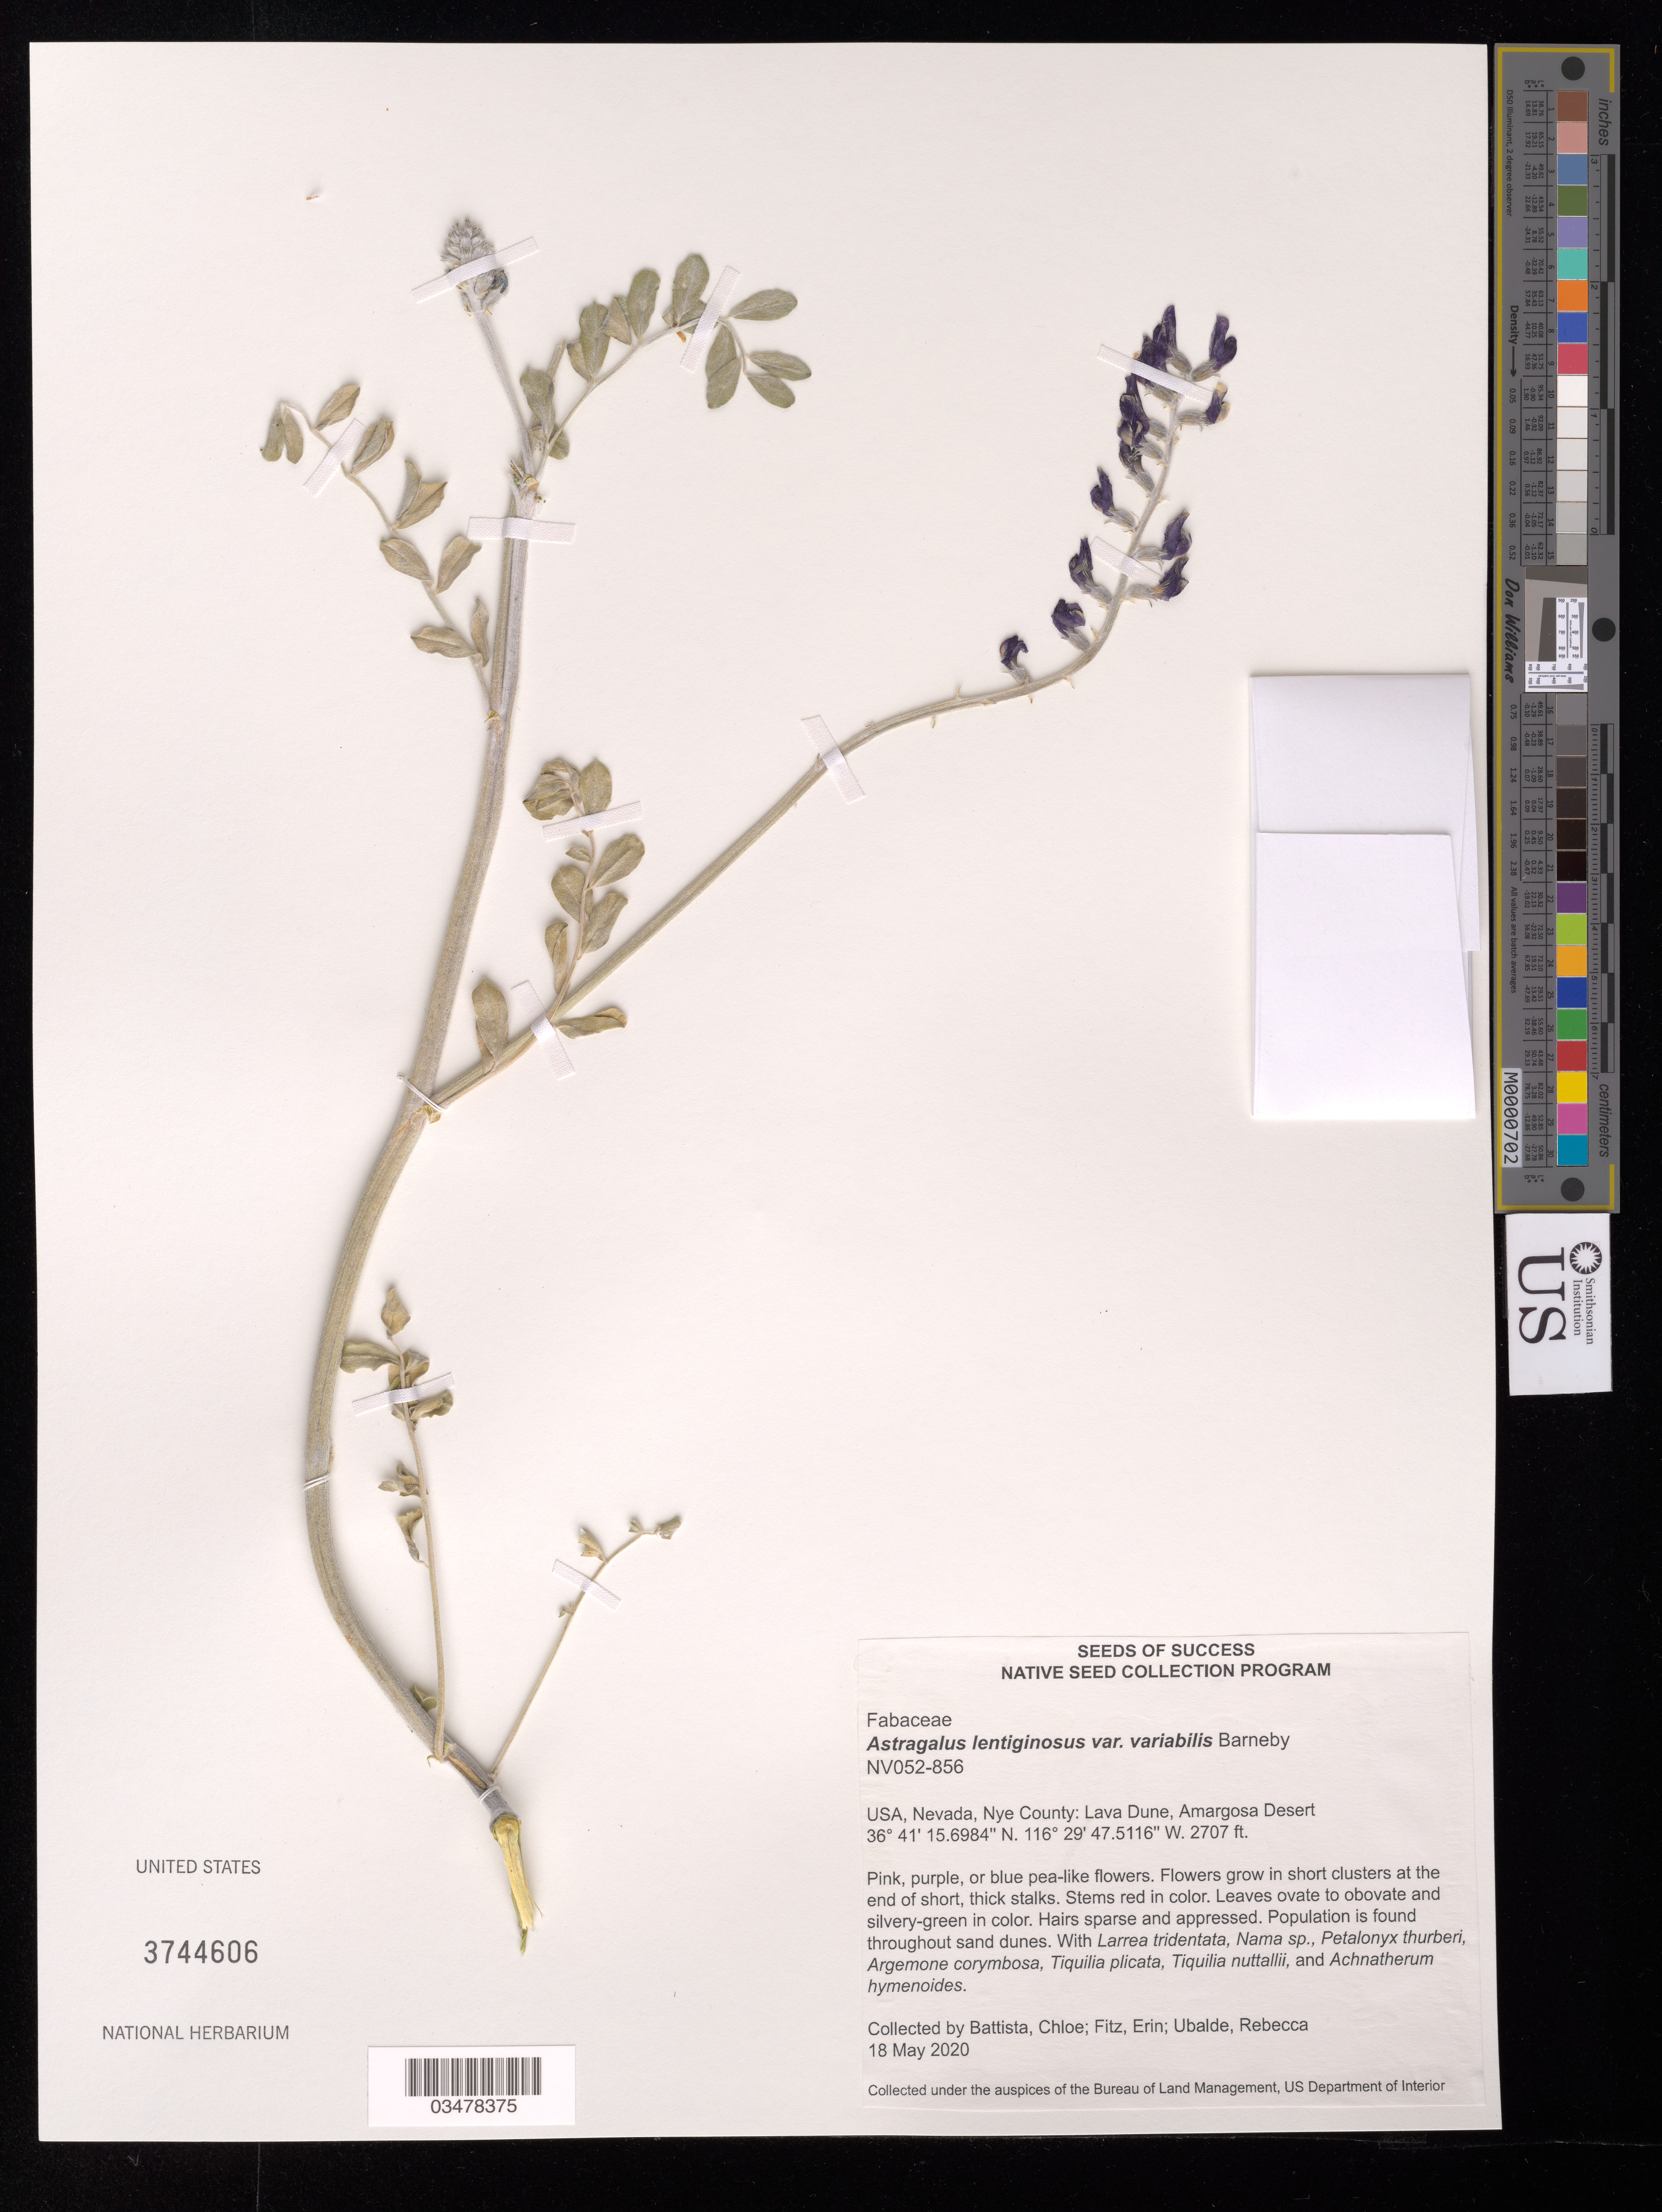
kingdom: Plantae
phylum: Tracheophyta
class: Magnoliopsida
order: Fabales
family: Fabaceae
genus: Astragalus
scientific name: Astragalus lentiginosus var. variabilis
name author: Barneby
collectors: C. Battista, E. Fitz & R. Ubalde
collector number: NV052-856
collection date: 2020-05-18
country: United States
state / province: Nevada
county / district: Nye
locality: Lava Dune, Amargosa Desert.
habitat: Sand dunes. With Larrea tridentata, Nama sp., Tiquilia plicata, etc.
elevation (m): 825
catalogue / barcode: US 3744606